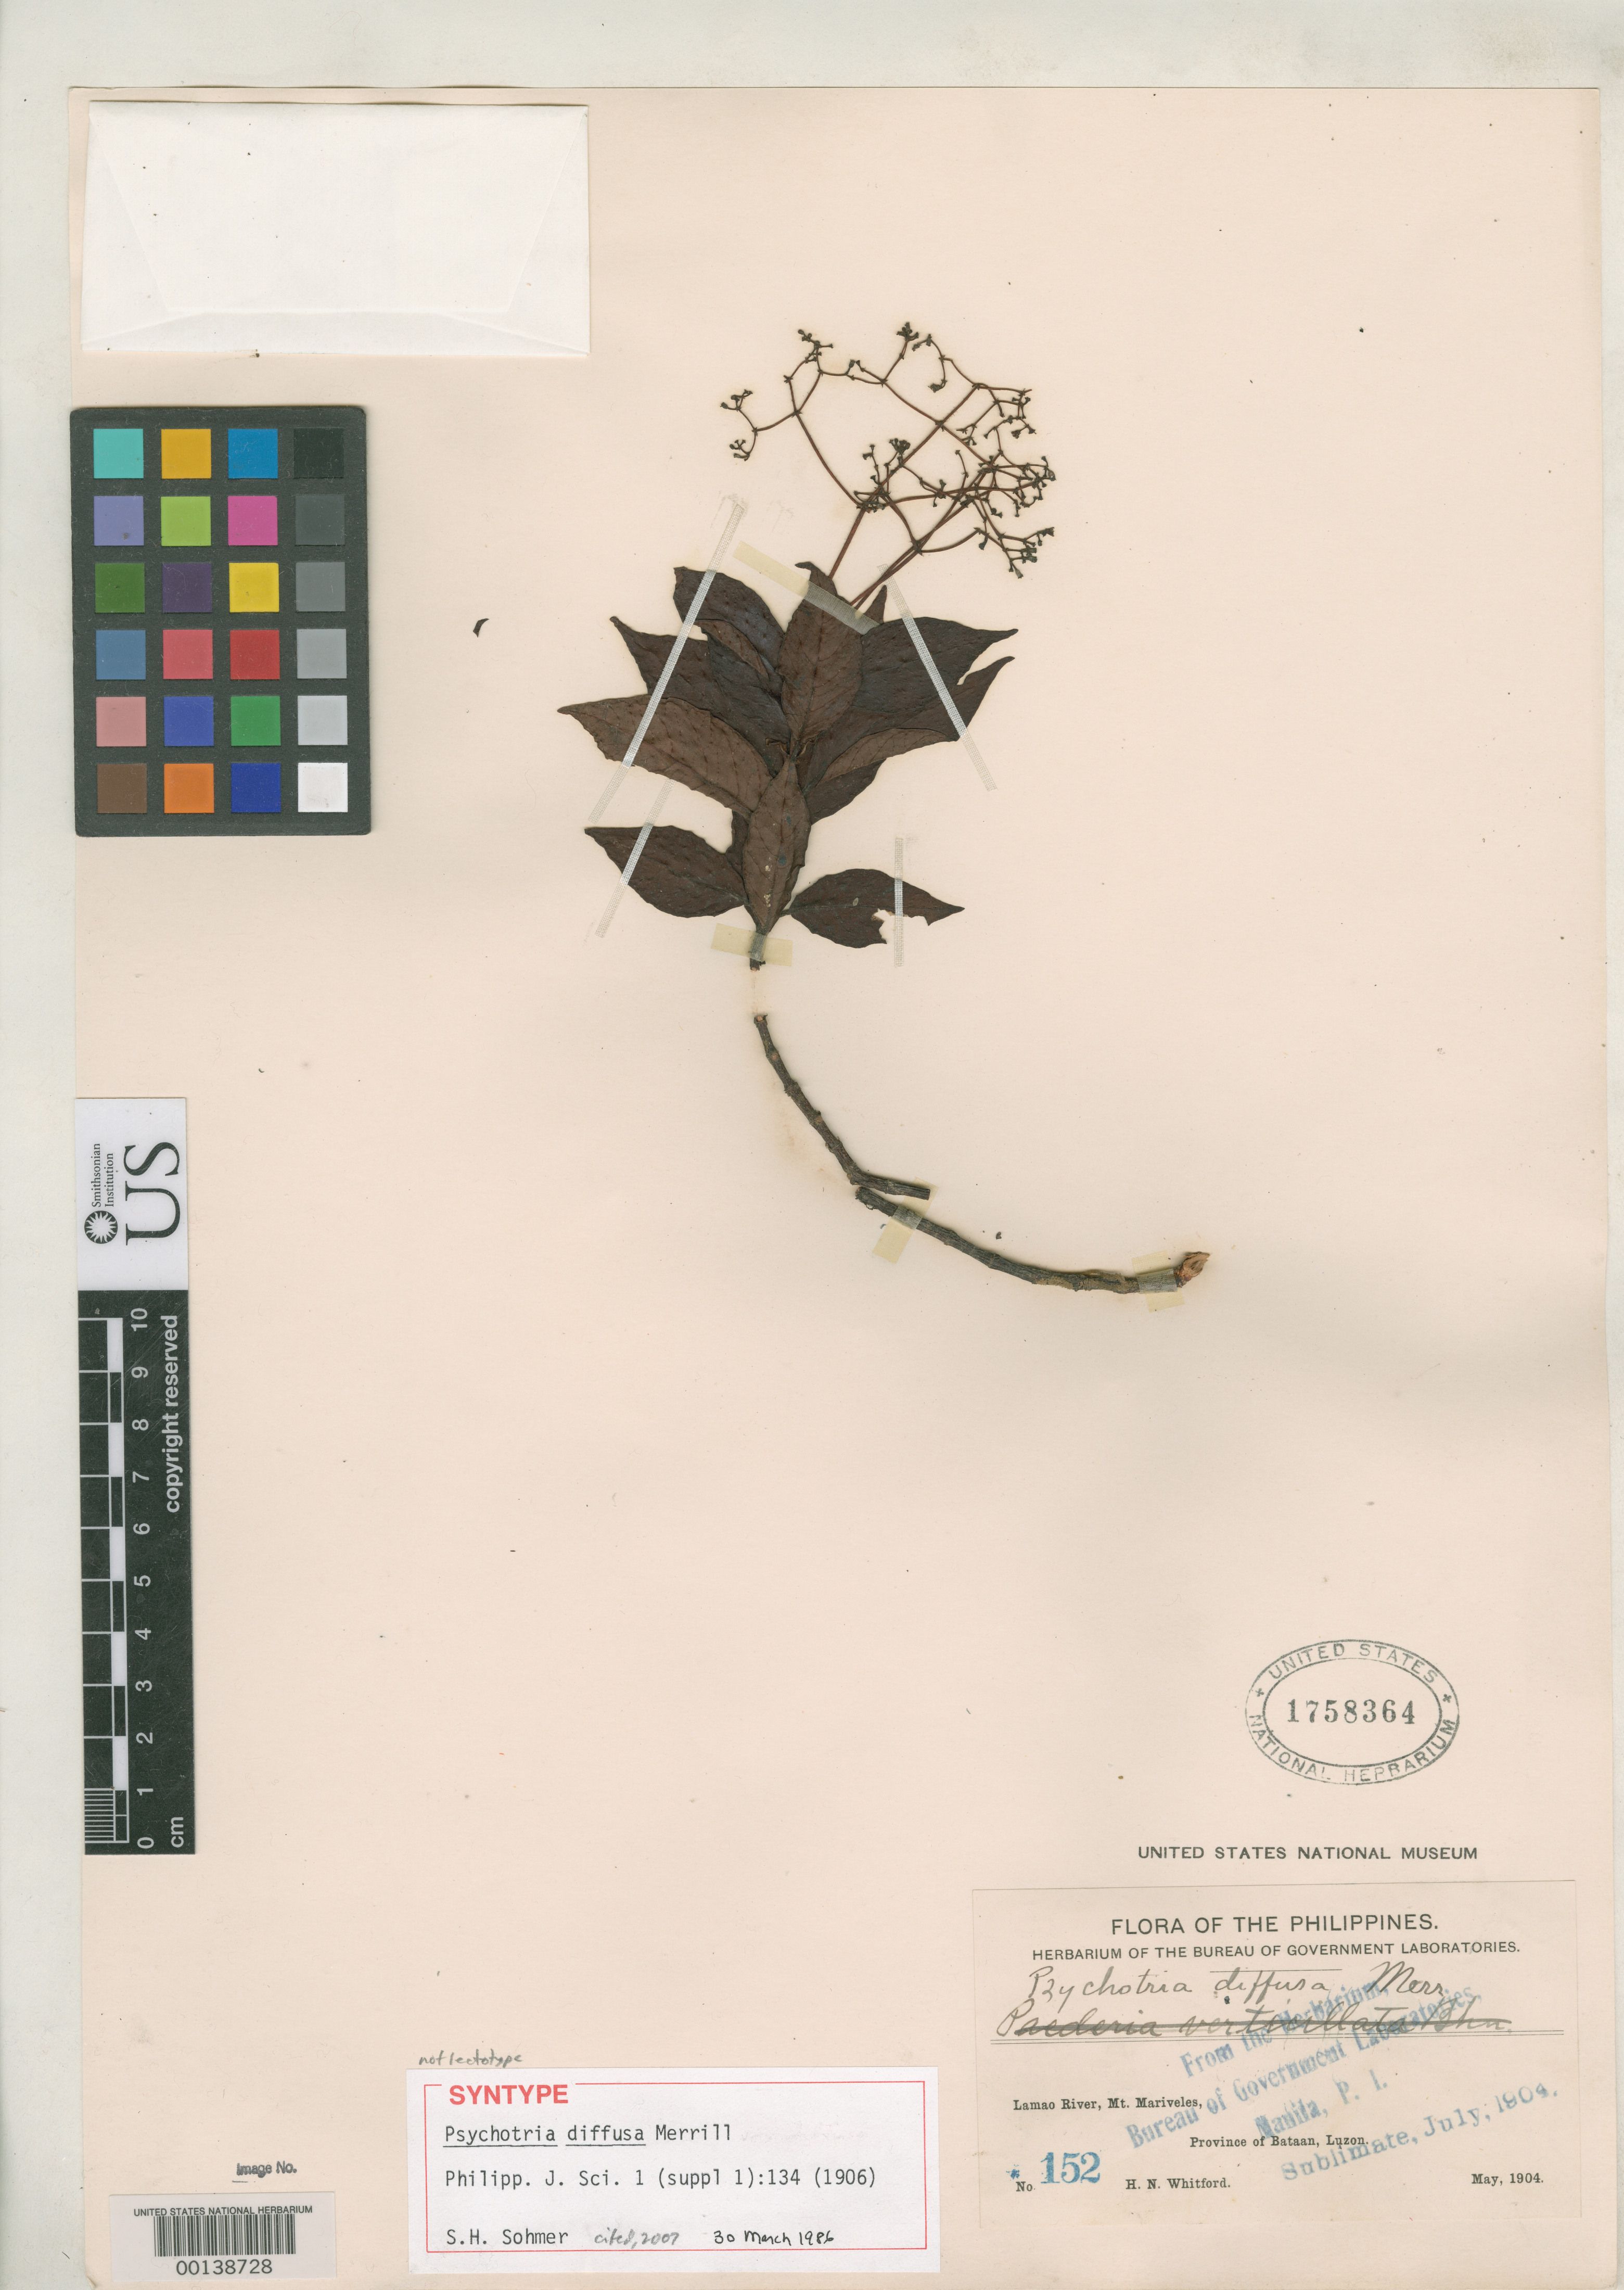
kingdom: Plantae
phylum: Tracheophyta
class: Magnoliopsida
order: Gentianales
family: Rubiaceae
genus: Psychotria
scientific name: Psychotria diffusa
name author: Merr.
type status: Isosyntype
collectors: H. N. Whitford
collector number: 152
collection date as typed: May 1904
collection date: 1904-05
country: Philippines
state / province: Central Luzon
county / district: Bataan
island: Luzon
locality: Lamao River, Mt Mariveles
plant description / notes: Lectotype collection is Elmer 6811 as designated by Sohmer & Davis, Sida Bot. Misc. 27: 52 (2007).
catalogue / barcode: US 1758364